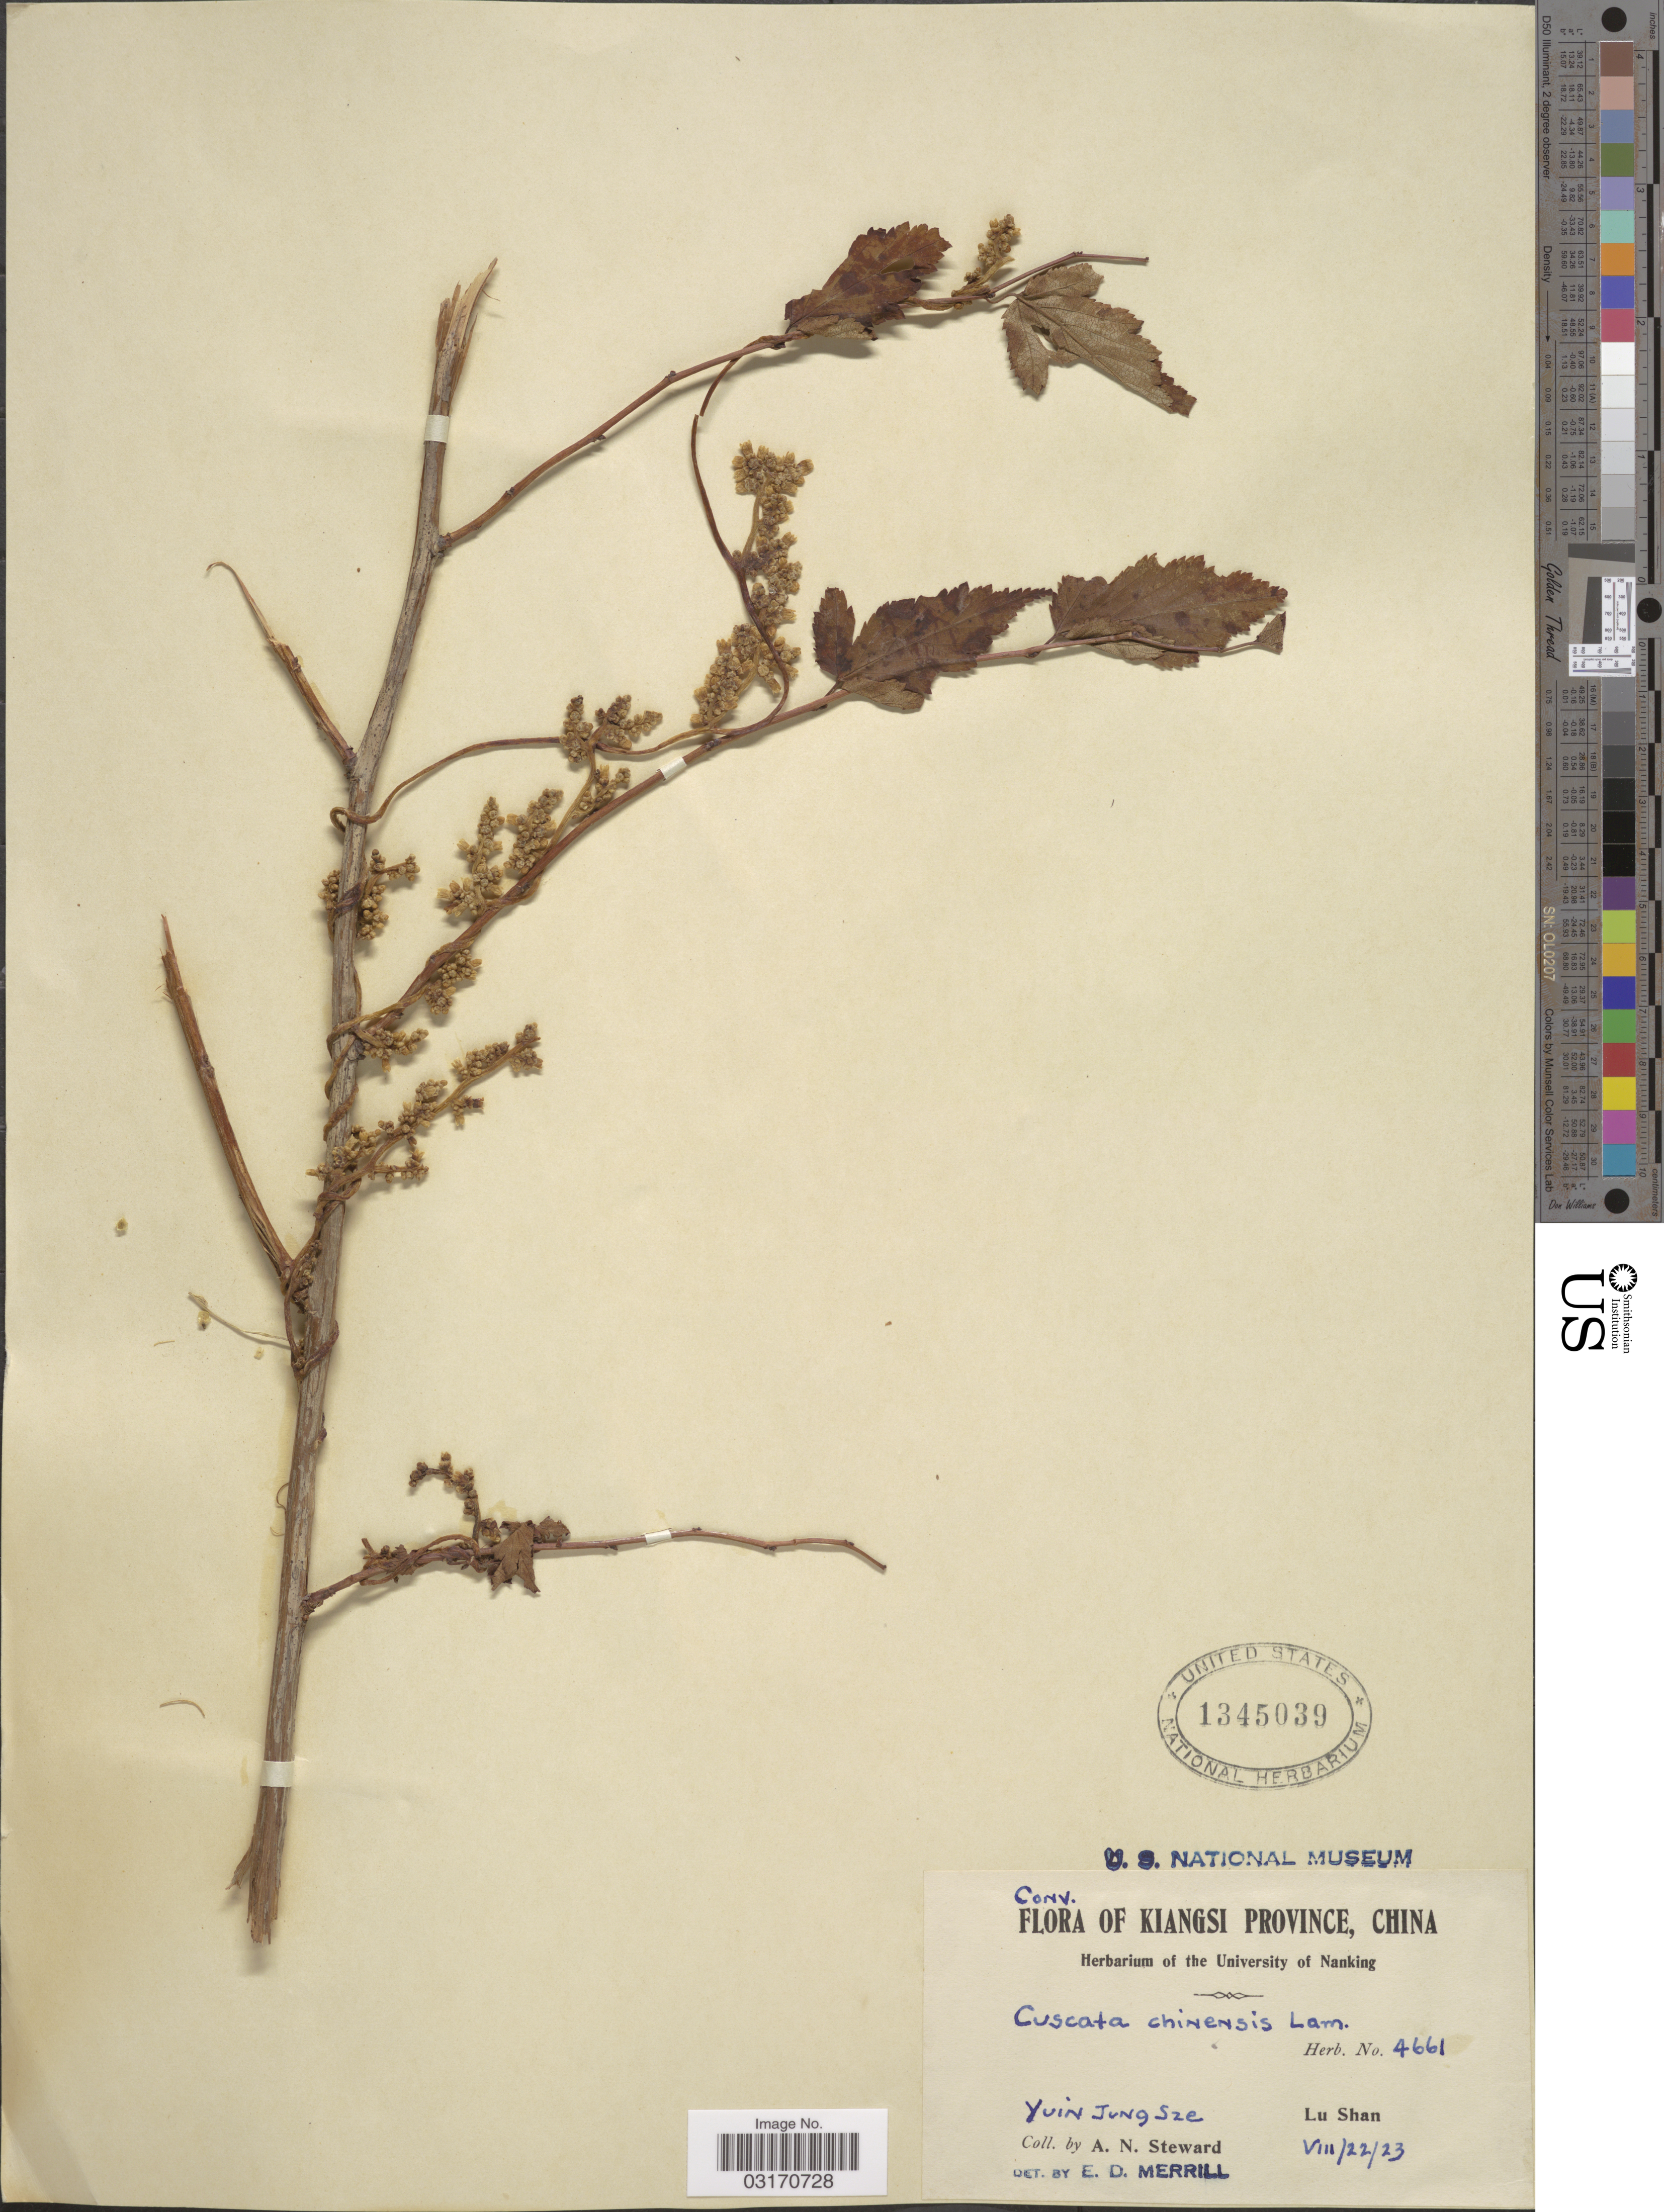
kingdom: Plantae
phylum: Tracheophyta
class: Magnoliopsida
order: Solanales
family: Convolvulaceae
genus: Cuscuta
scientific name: Cuscuta chinensis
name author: Lam.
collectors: A. N. Steward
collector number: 4661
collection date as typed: Transcribed d/m/y: 22/8/23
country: China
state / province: Jiangxi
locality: Kiangsi Province. Yuin Jung Sze. Lu Shan.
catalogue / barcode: US 1345039